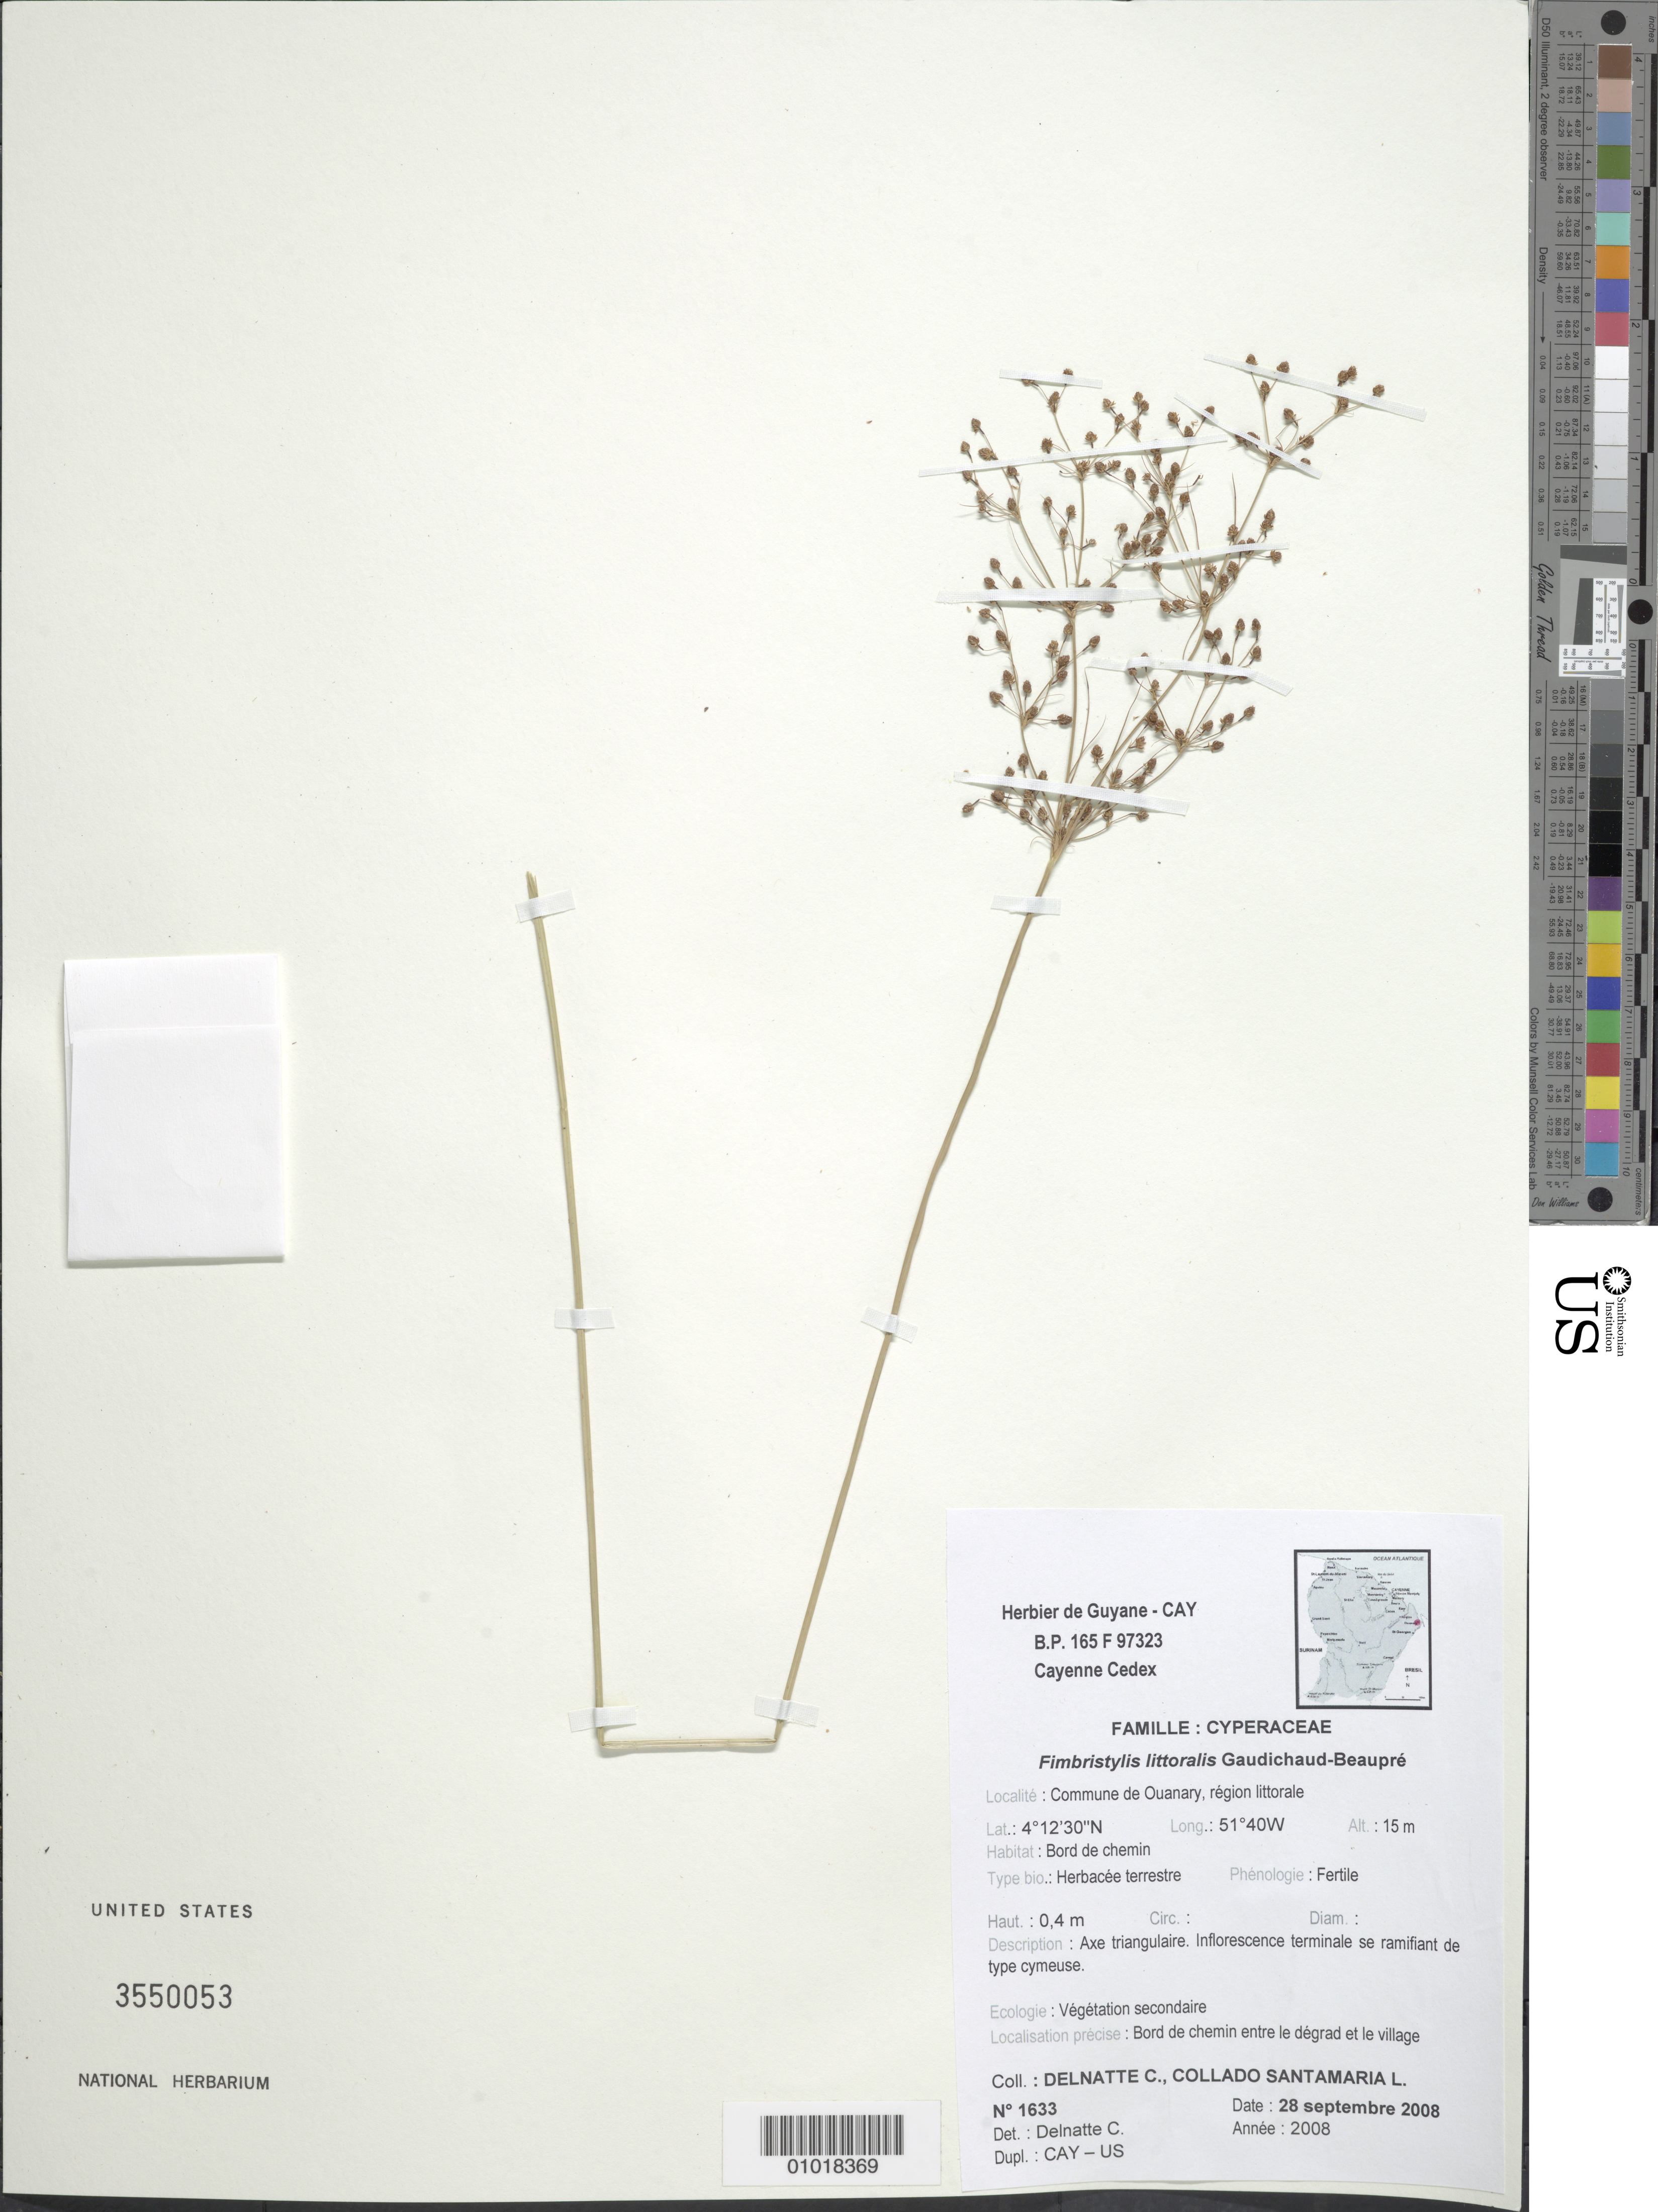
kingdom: Plantae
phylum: Tracheophyta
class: Liliopsida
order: Poales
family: Cyperaceae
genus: Fimbristylis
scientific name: Fimbristylis littoralis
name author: Gaudich.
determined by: Delnatte, C.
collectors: C. Delnatte & L. Collado Santamaria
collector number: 1633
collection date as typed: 28-Sep-08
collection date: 2008-09-28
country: French Guiana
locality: Commune de Ouanary, region littorale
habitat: Bord de chemin entre le degrad et le village. Vegetation secondaire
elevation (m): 15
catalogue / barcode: US 3550053